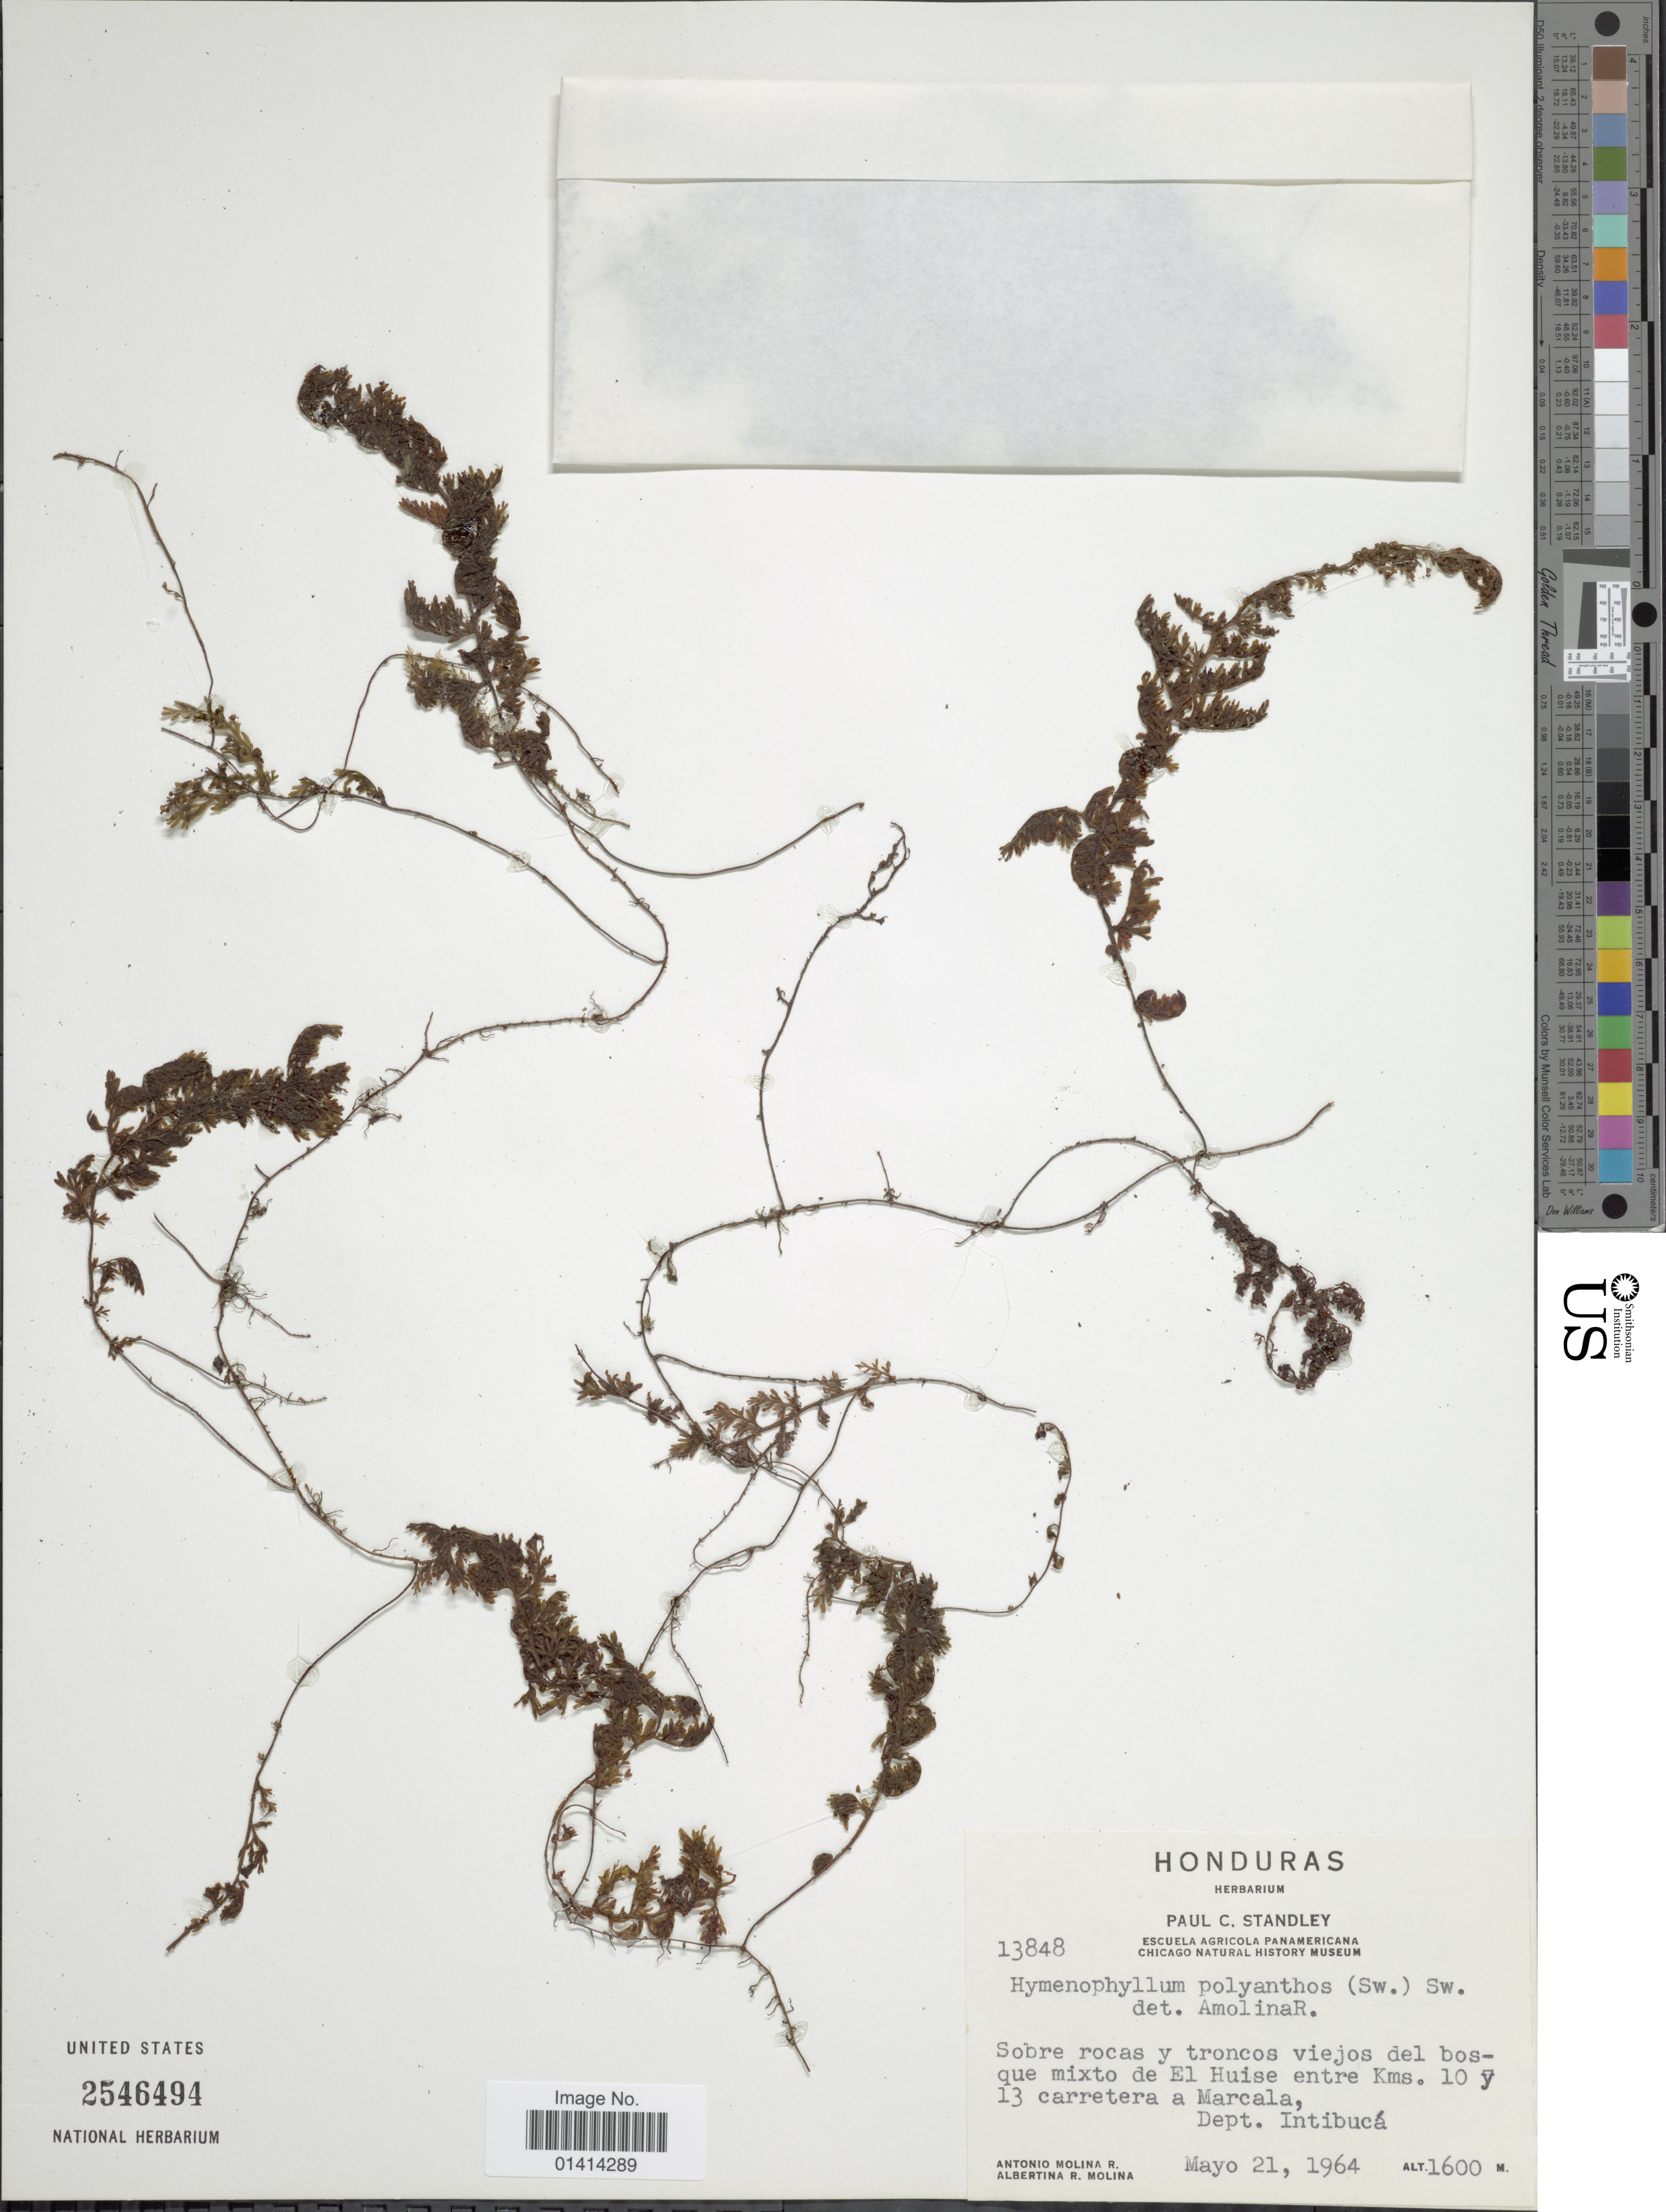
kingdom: Plantae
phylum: Tracheophyta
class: Polypodiopsida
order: Hymenophyllales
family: Hymenophyllaceae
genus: Hymenophyllum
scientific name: Hymenophyllum polyanthos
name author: (Sw.) Sw.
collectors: A. Molina R. & A. R. Molina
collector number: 13848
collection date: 1964-05-21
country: Honduras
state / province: Intibuca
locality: Sobre rocas y troncos viejos del bosque mixto de El Huise entre Kms. 10 y 13 carretera a Marcala, Dept Intibucá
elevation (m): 1600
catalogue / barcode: US 2546494